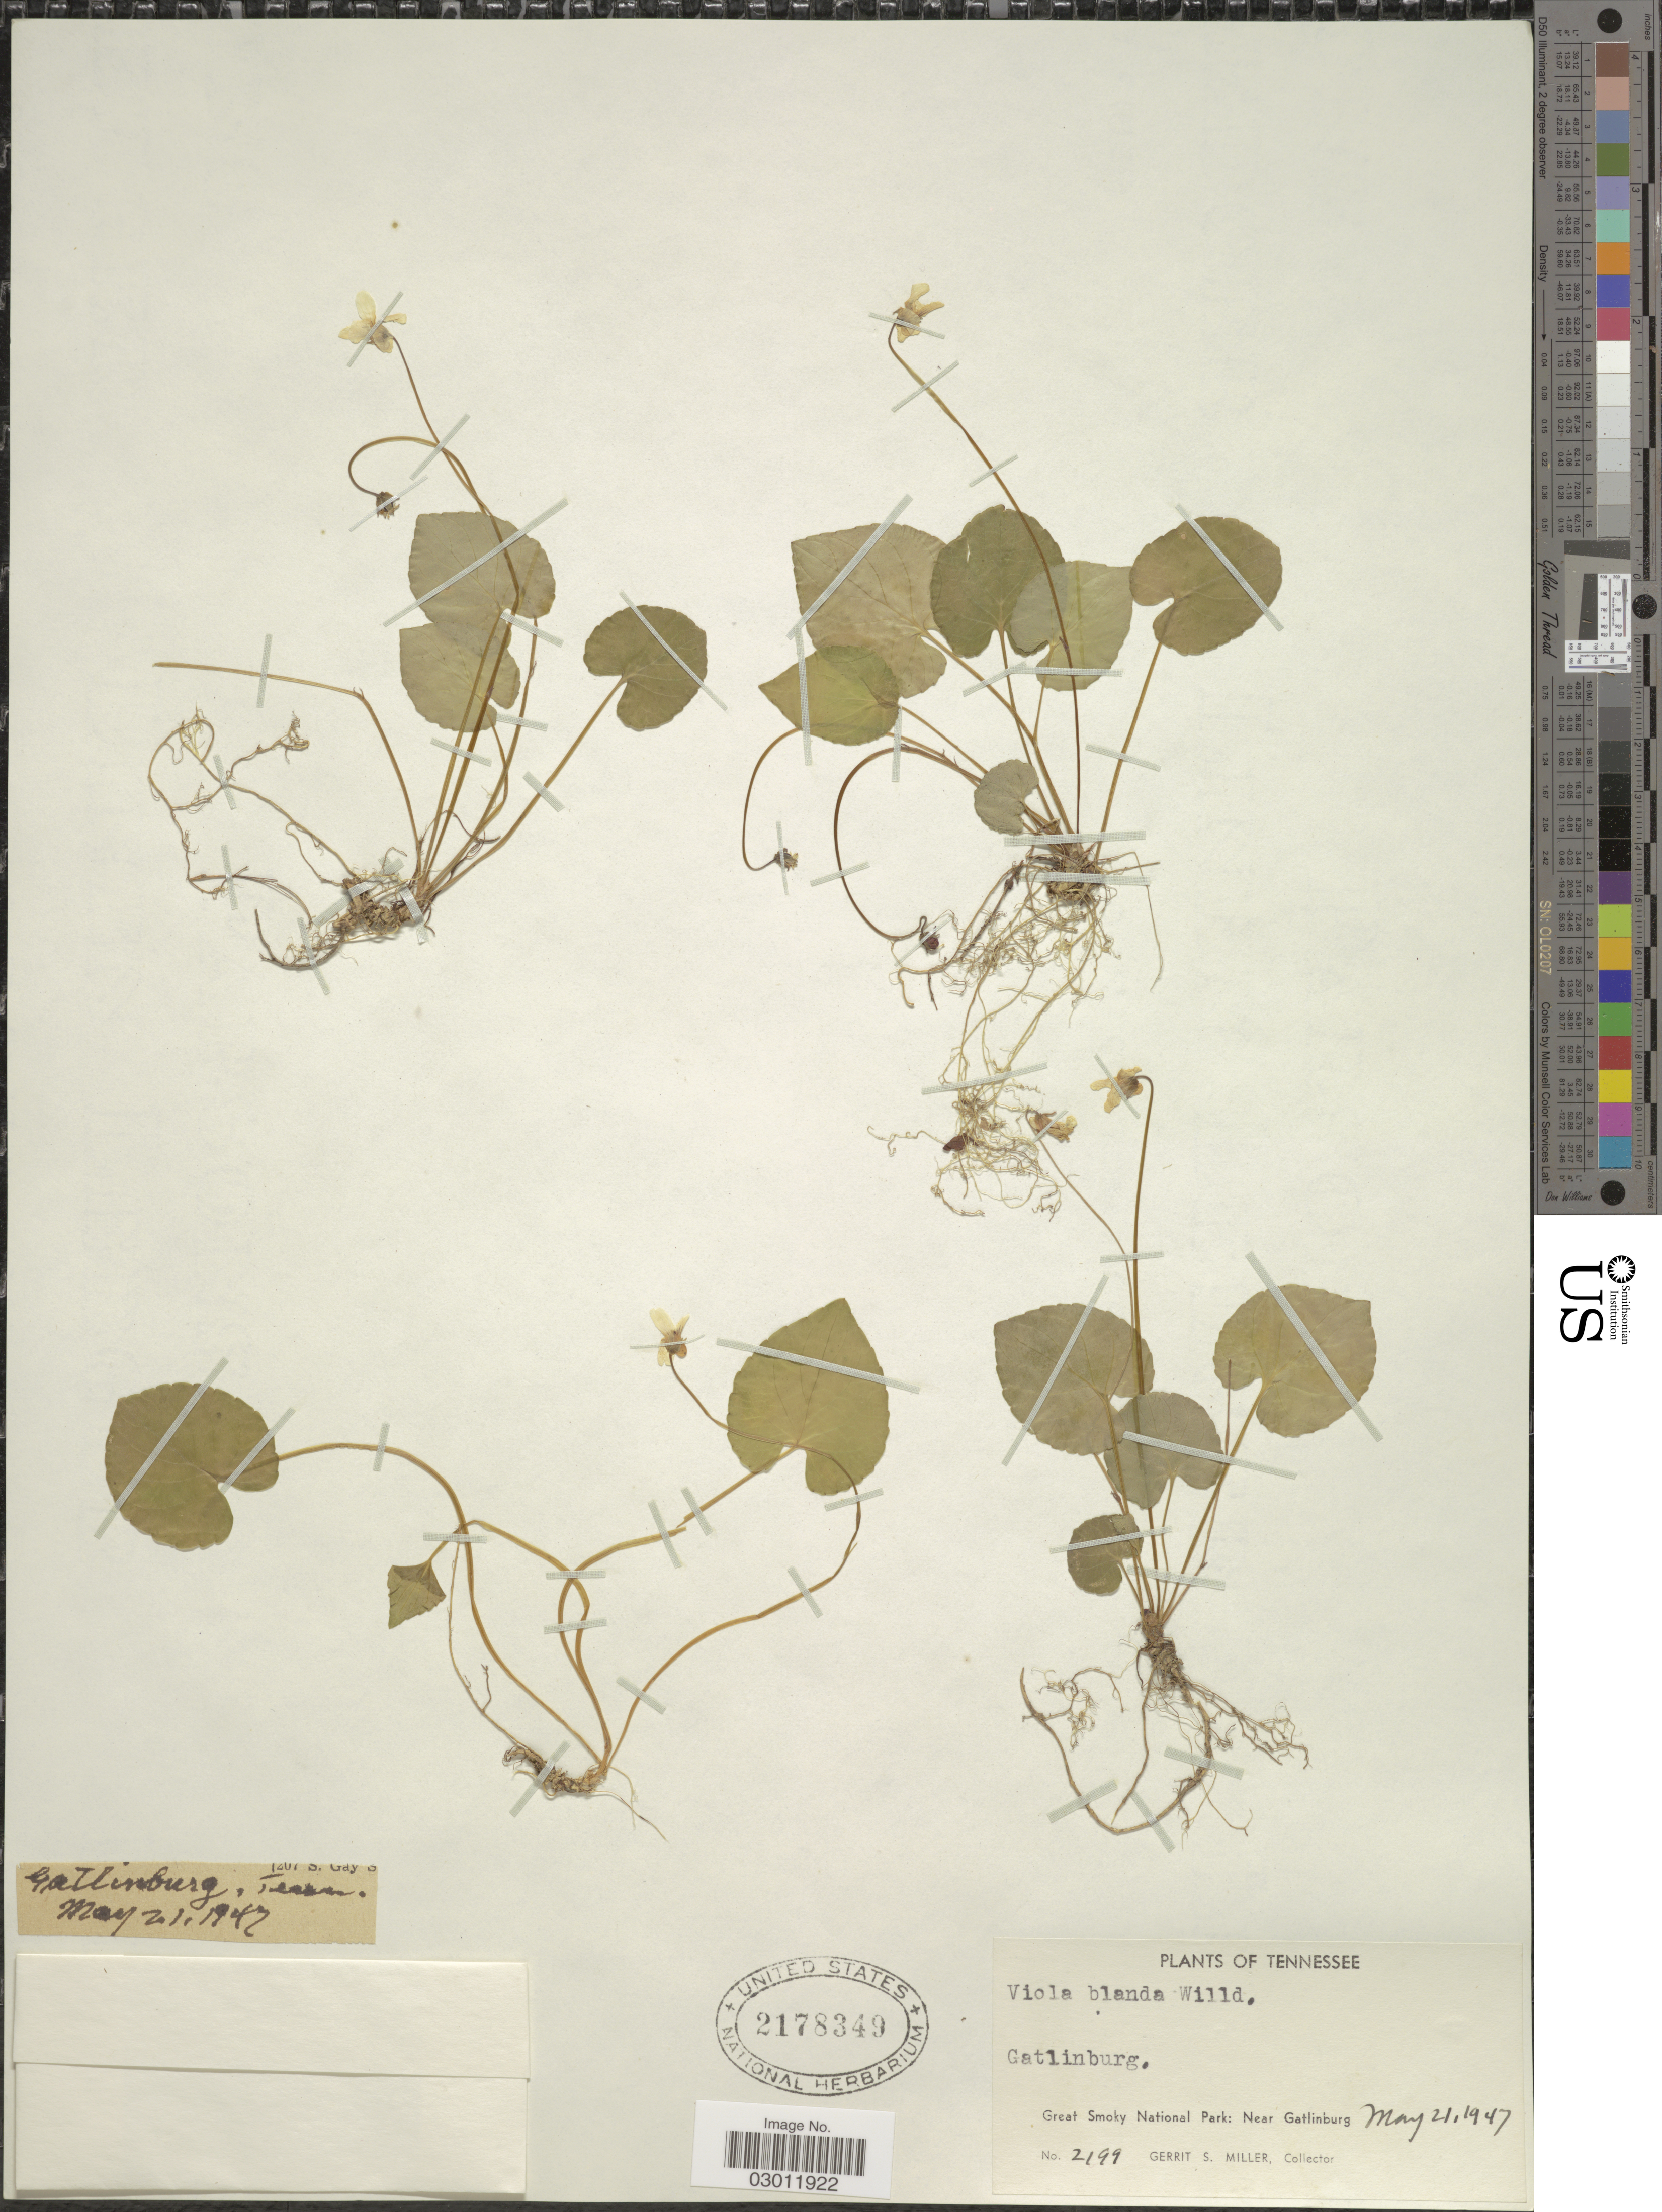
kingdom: Plantae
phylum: Tracheophyta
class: Magnoliopsida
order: Malpighiales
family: Violaceae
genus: Viola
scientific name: Viola blanda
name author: Willd.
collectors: G. S. Miller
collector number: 2199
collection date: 1947-05-21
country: United States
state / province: Tennessee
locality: Gatlinburg. Great Smoky National Park: Near Gatlinburg.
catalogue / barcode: US 2178349